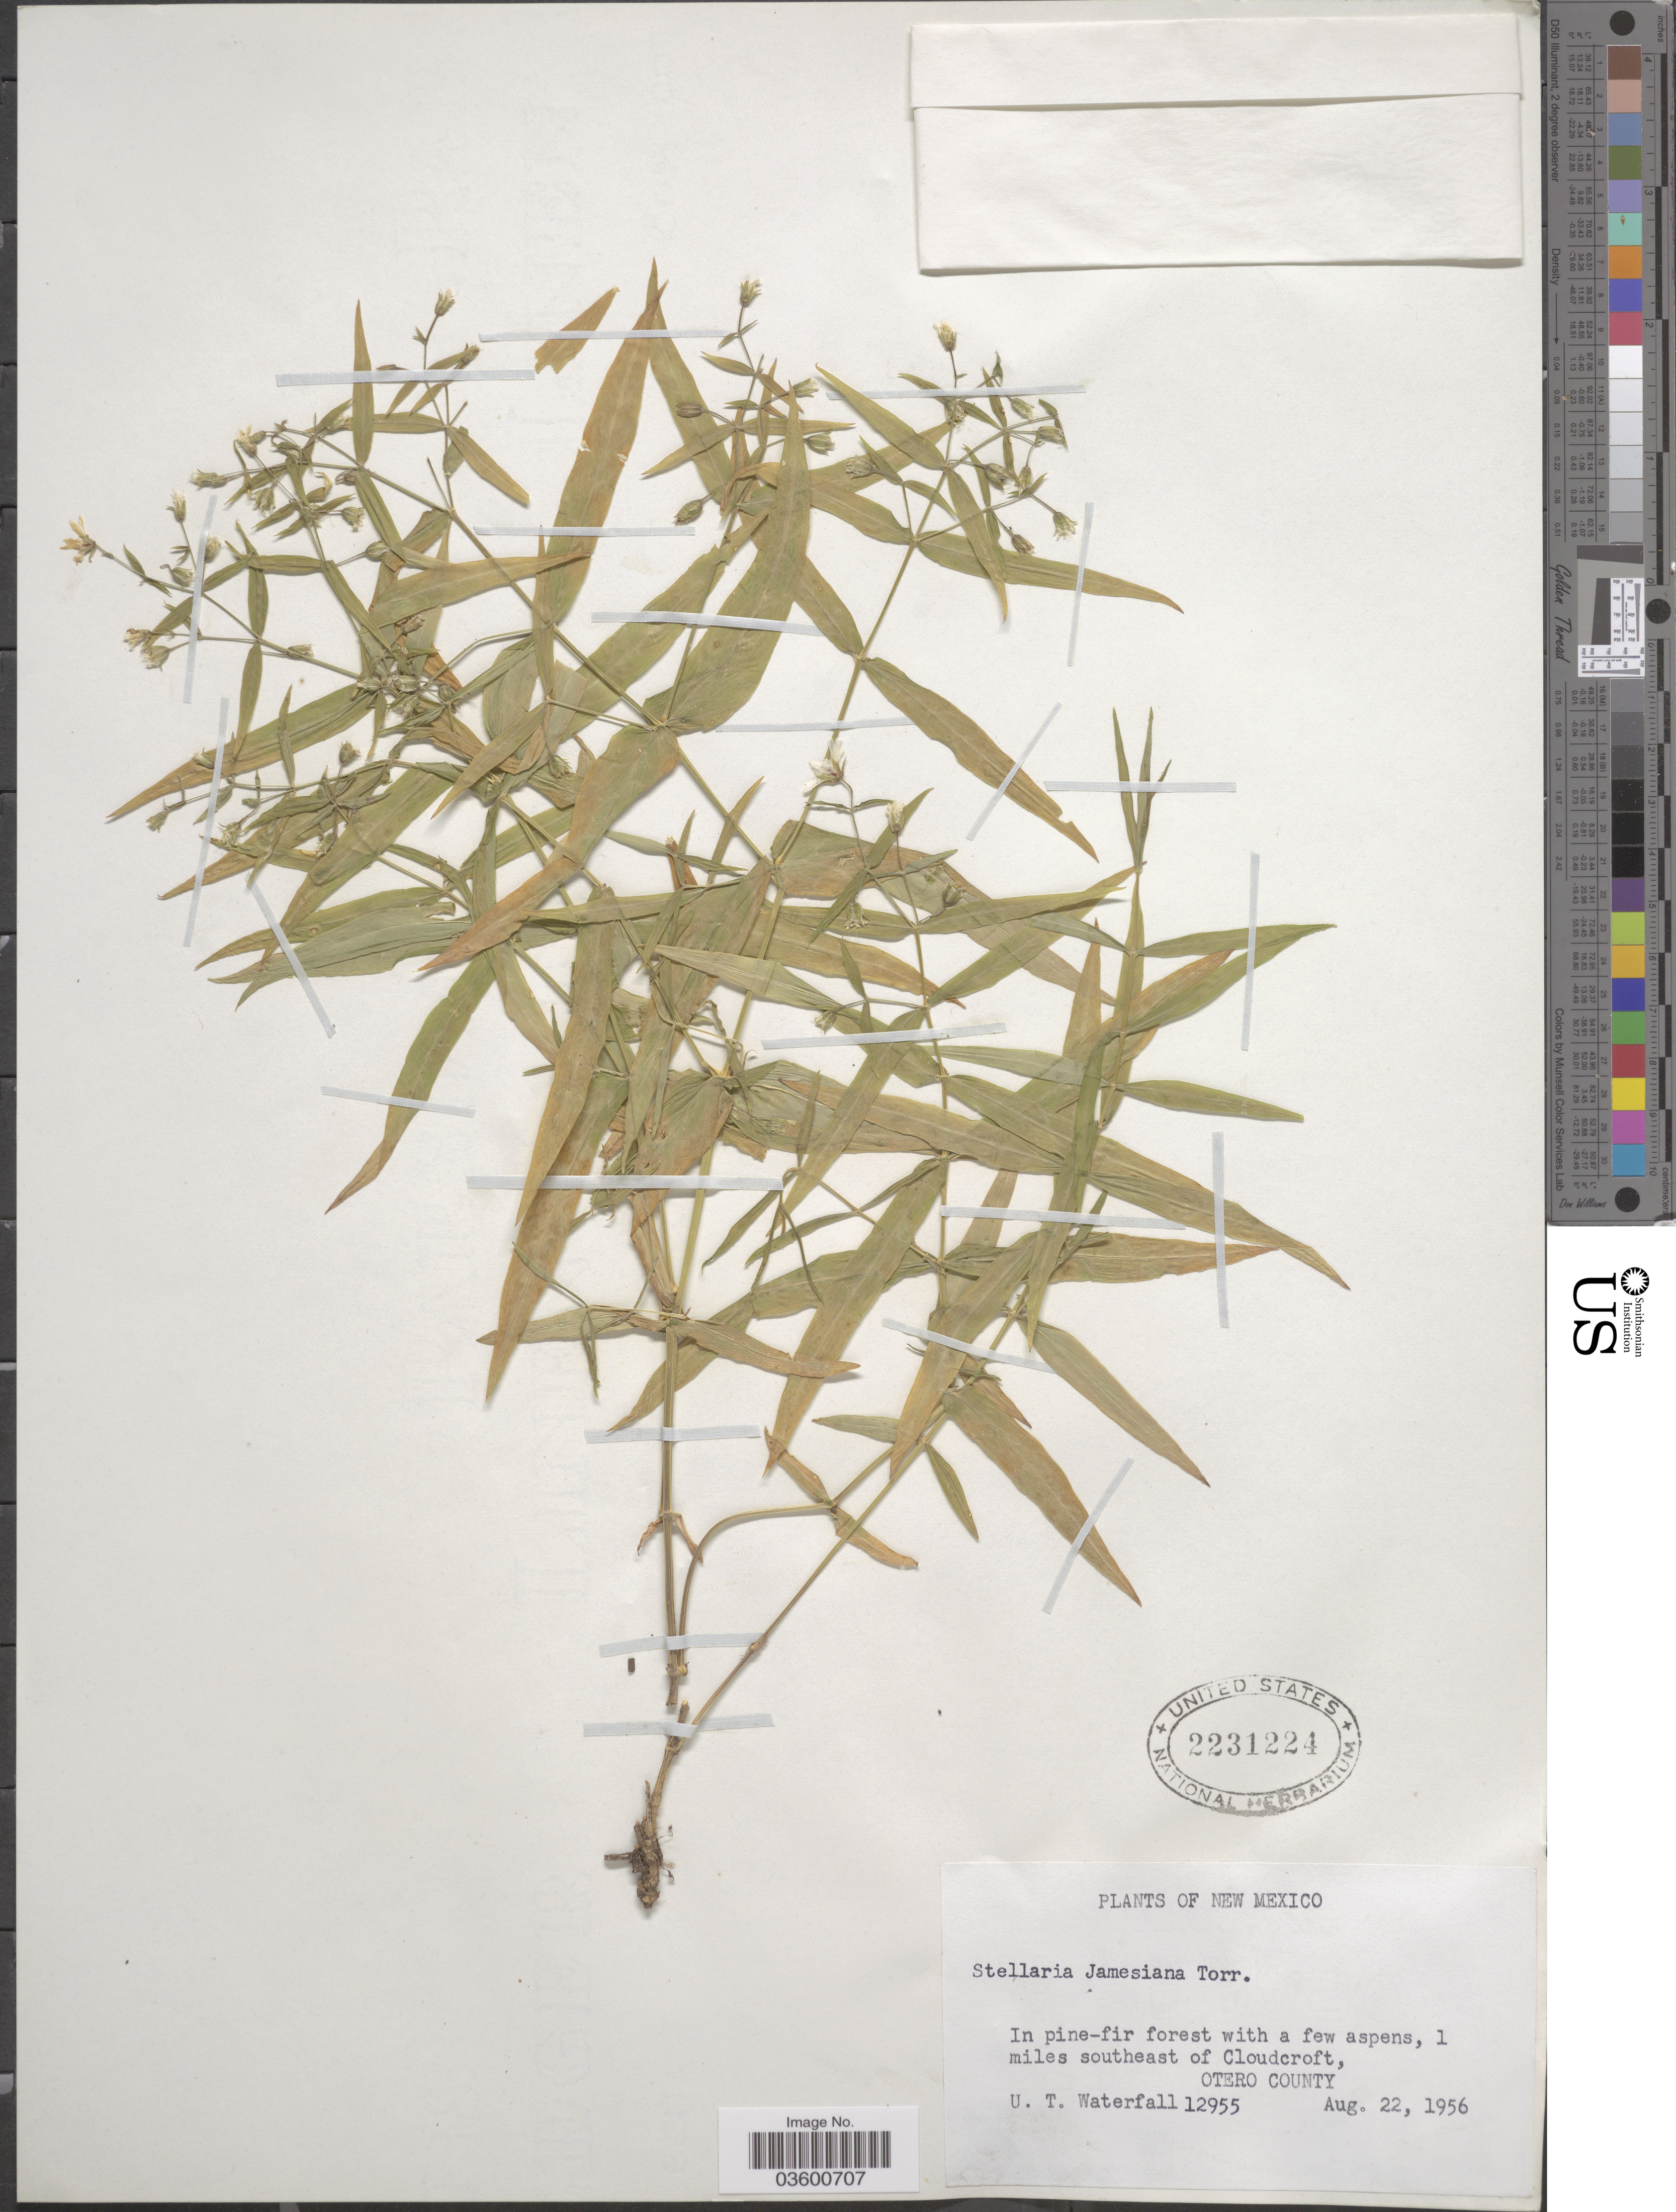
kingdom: Plantae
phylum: Tracheophyta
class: Magnoliopsida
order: Caryophyllales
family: Caryophyllaceae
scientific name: Torreyostellaria jamesiana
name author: (Torr.) Gang Yao et al.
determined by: Strong, M. T., (US), Smithsonian Institution - National Museum of Natural History (UNITED STATES)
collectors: U. T. Waterfall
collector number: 12955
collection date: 1956-08-22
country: United States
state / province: New Mexico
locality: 1 miles southeast of Cloudcroft, Otero County.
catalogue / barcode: US 2231224